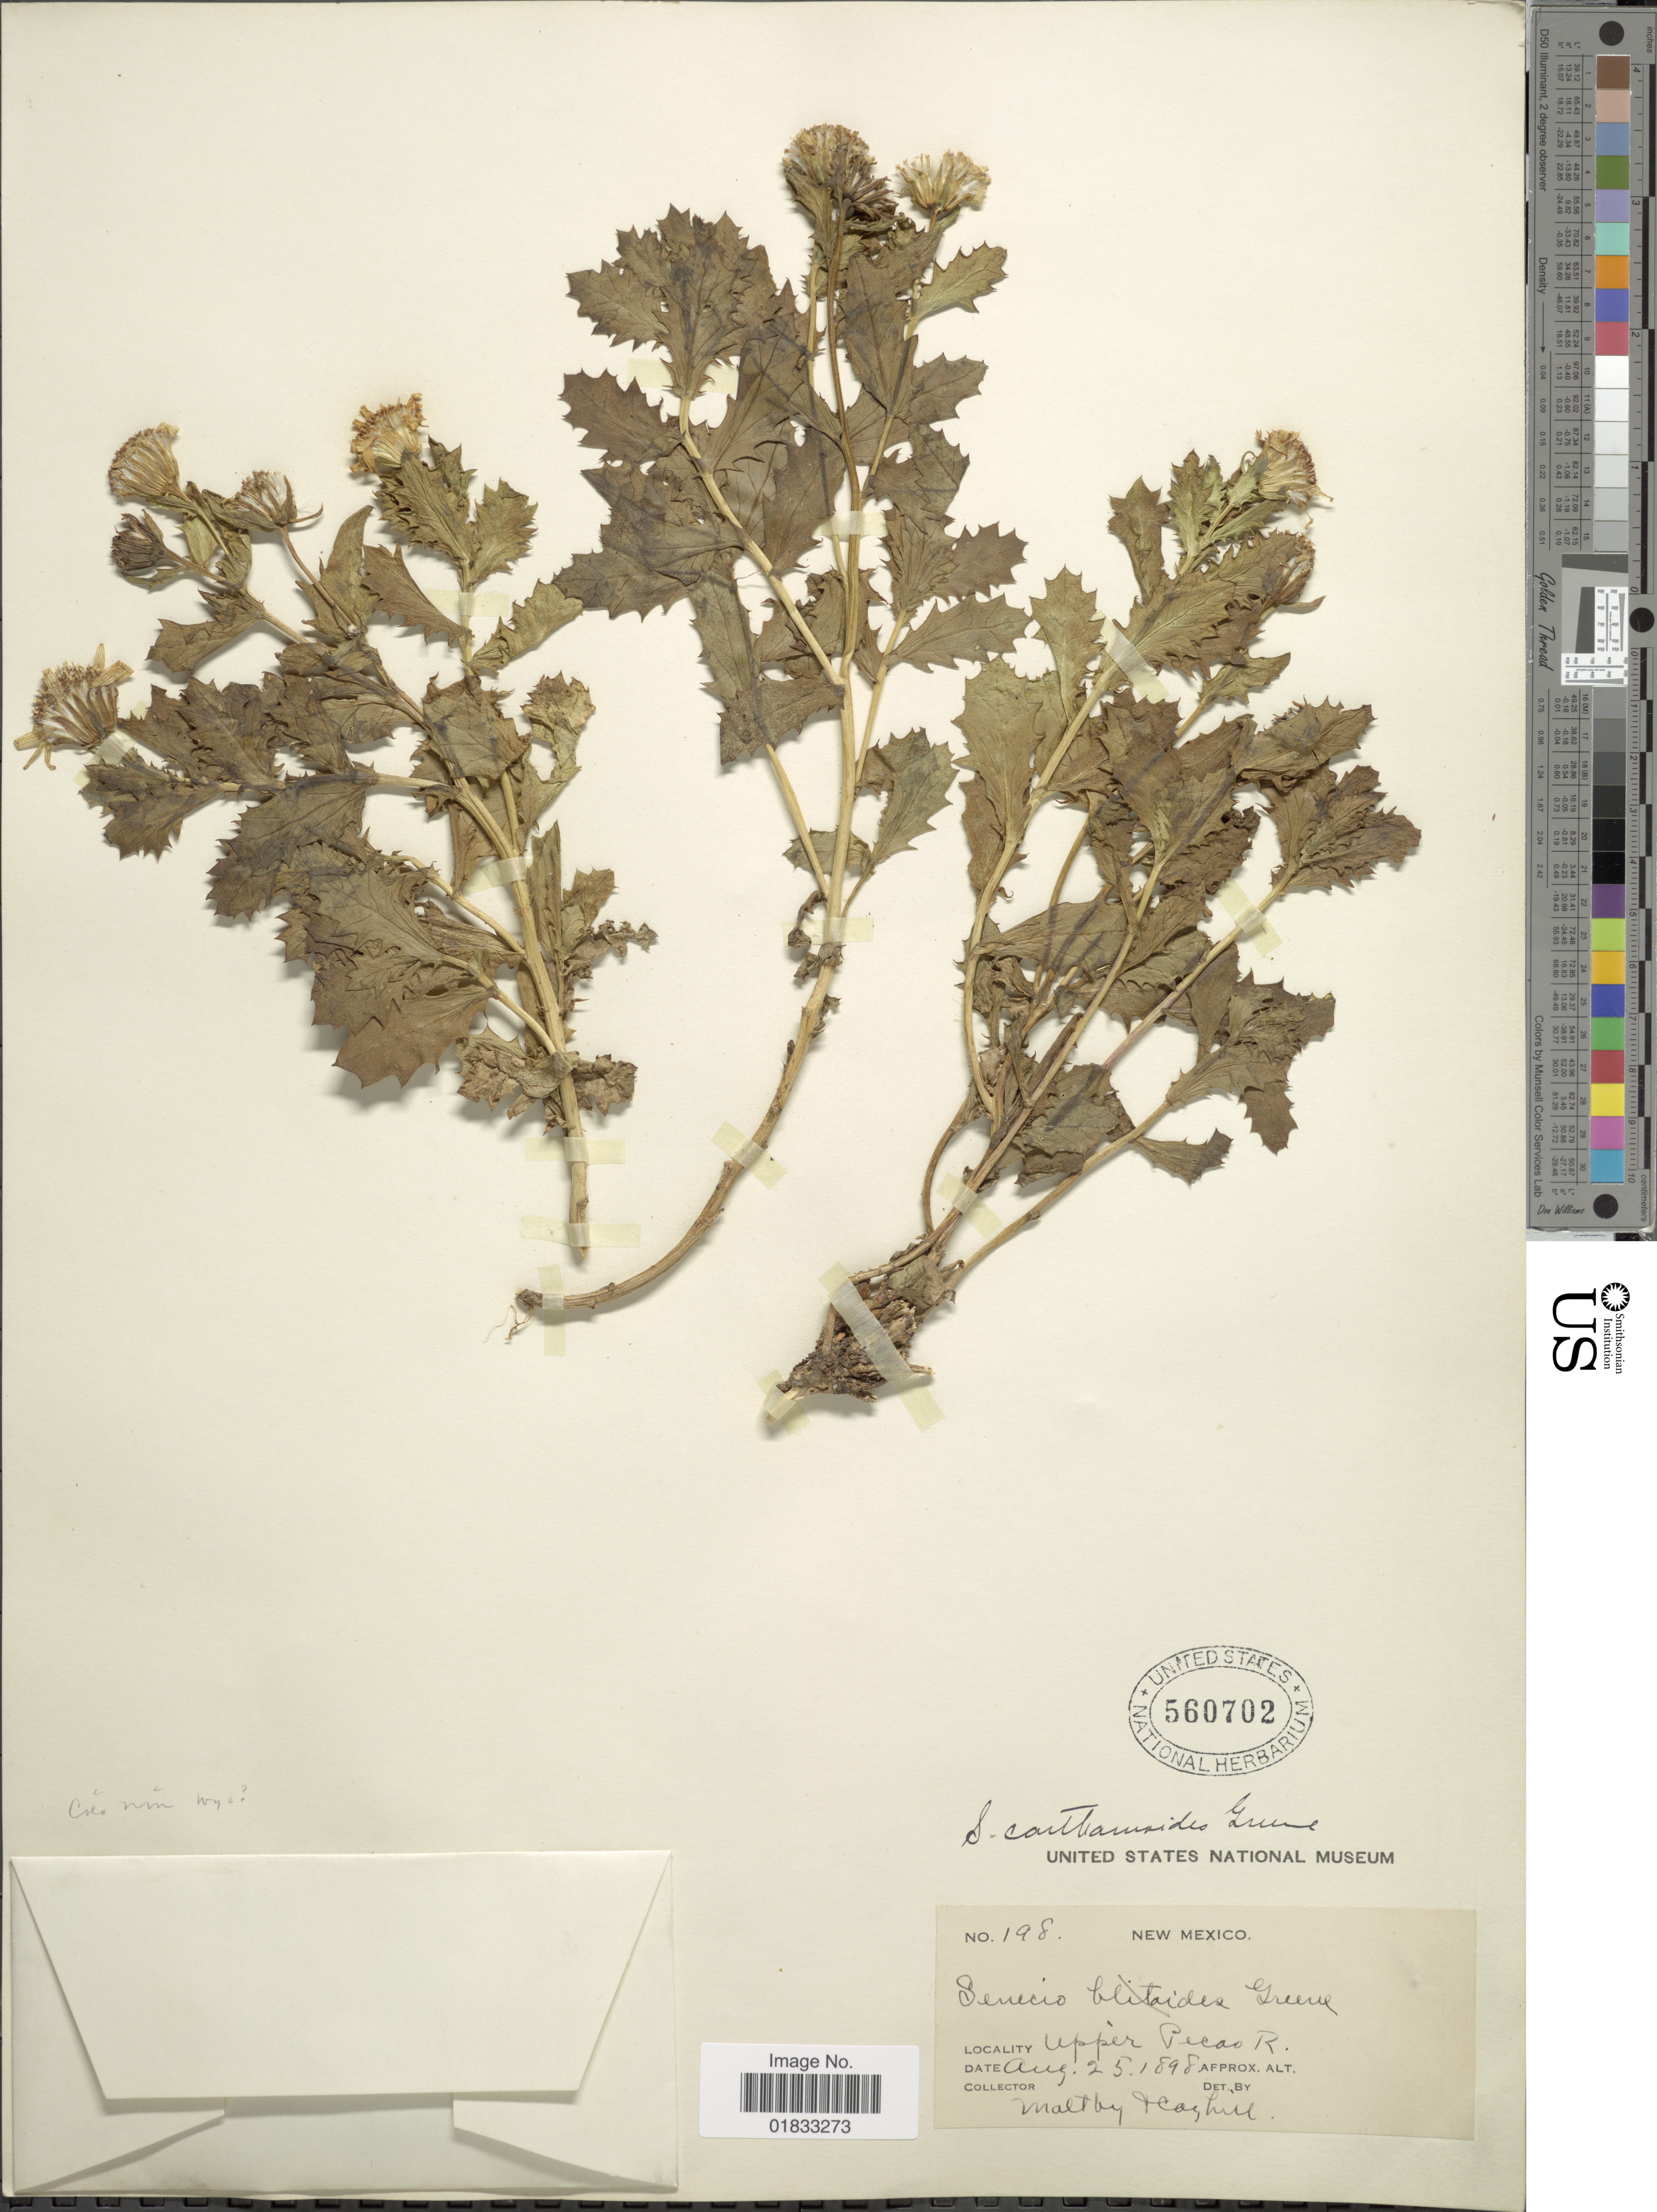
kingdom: Plantae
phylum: Tracheophyta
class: Magnoliopsida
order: Asterales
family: Asteraceae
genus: Senecio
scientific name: Senecio fremontii var. blitoides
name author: (Greene) Cronq.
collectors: M. Mcayhill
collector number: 198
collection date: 1898-08-25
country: United States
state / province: New Mexico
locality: Upper Pecao R.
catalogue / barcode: US 560702